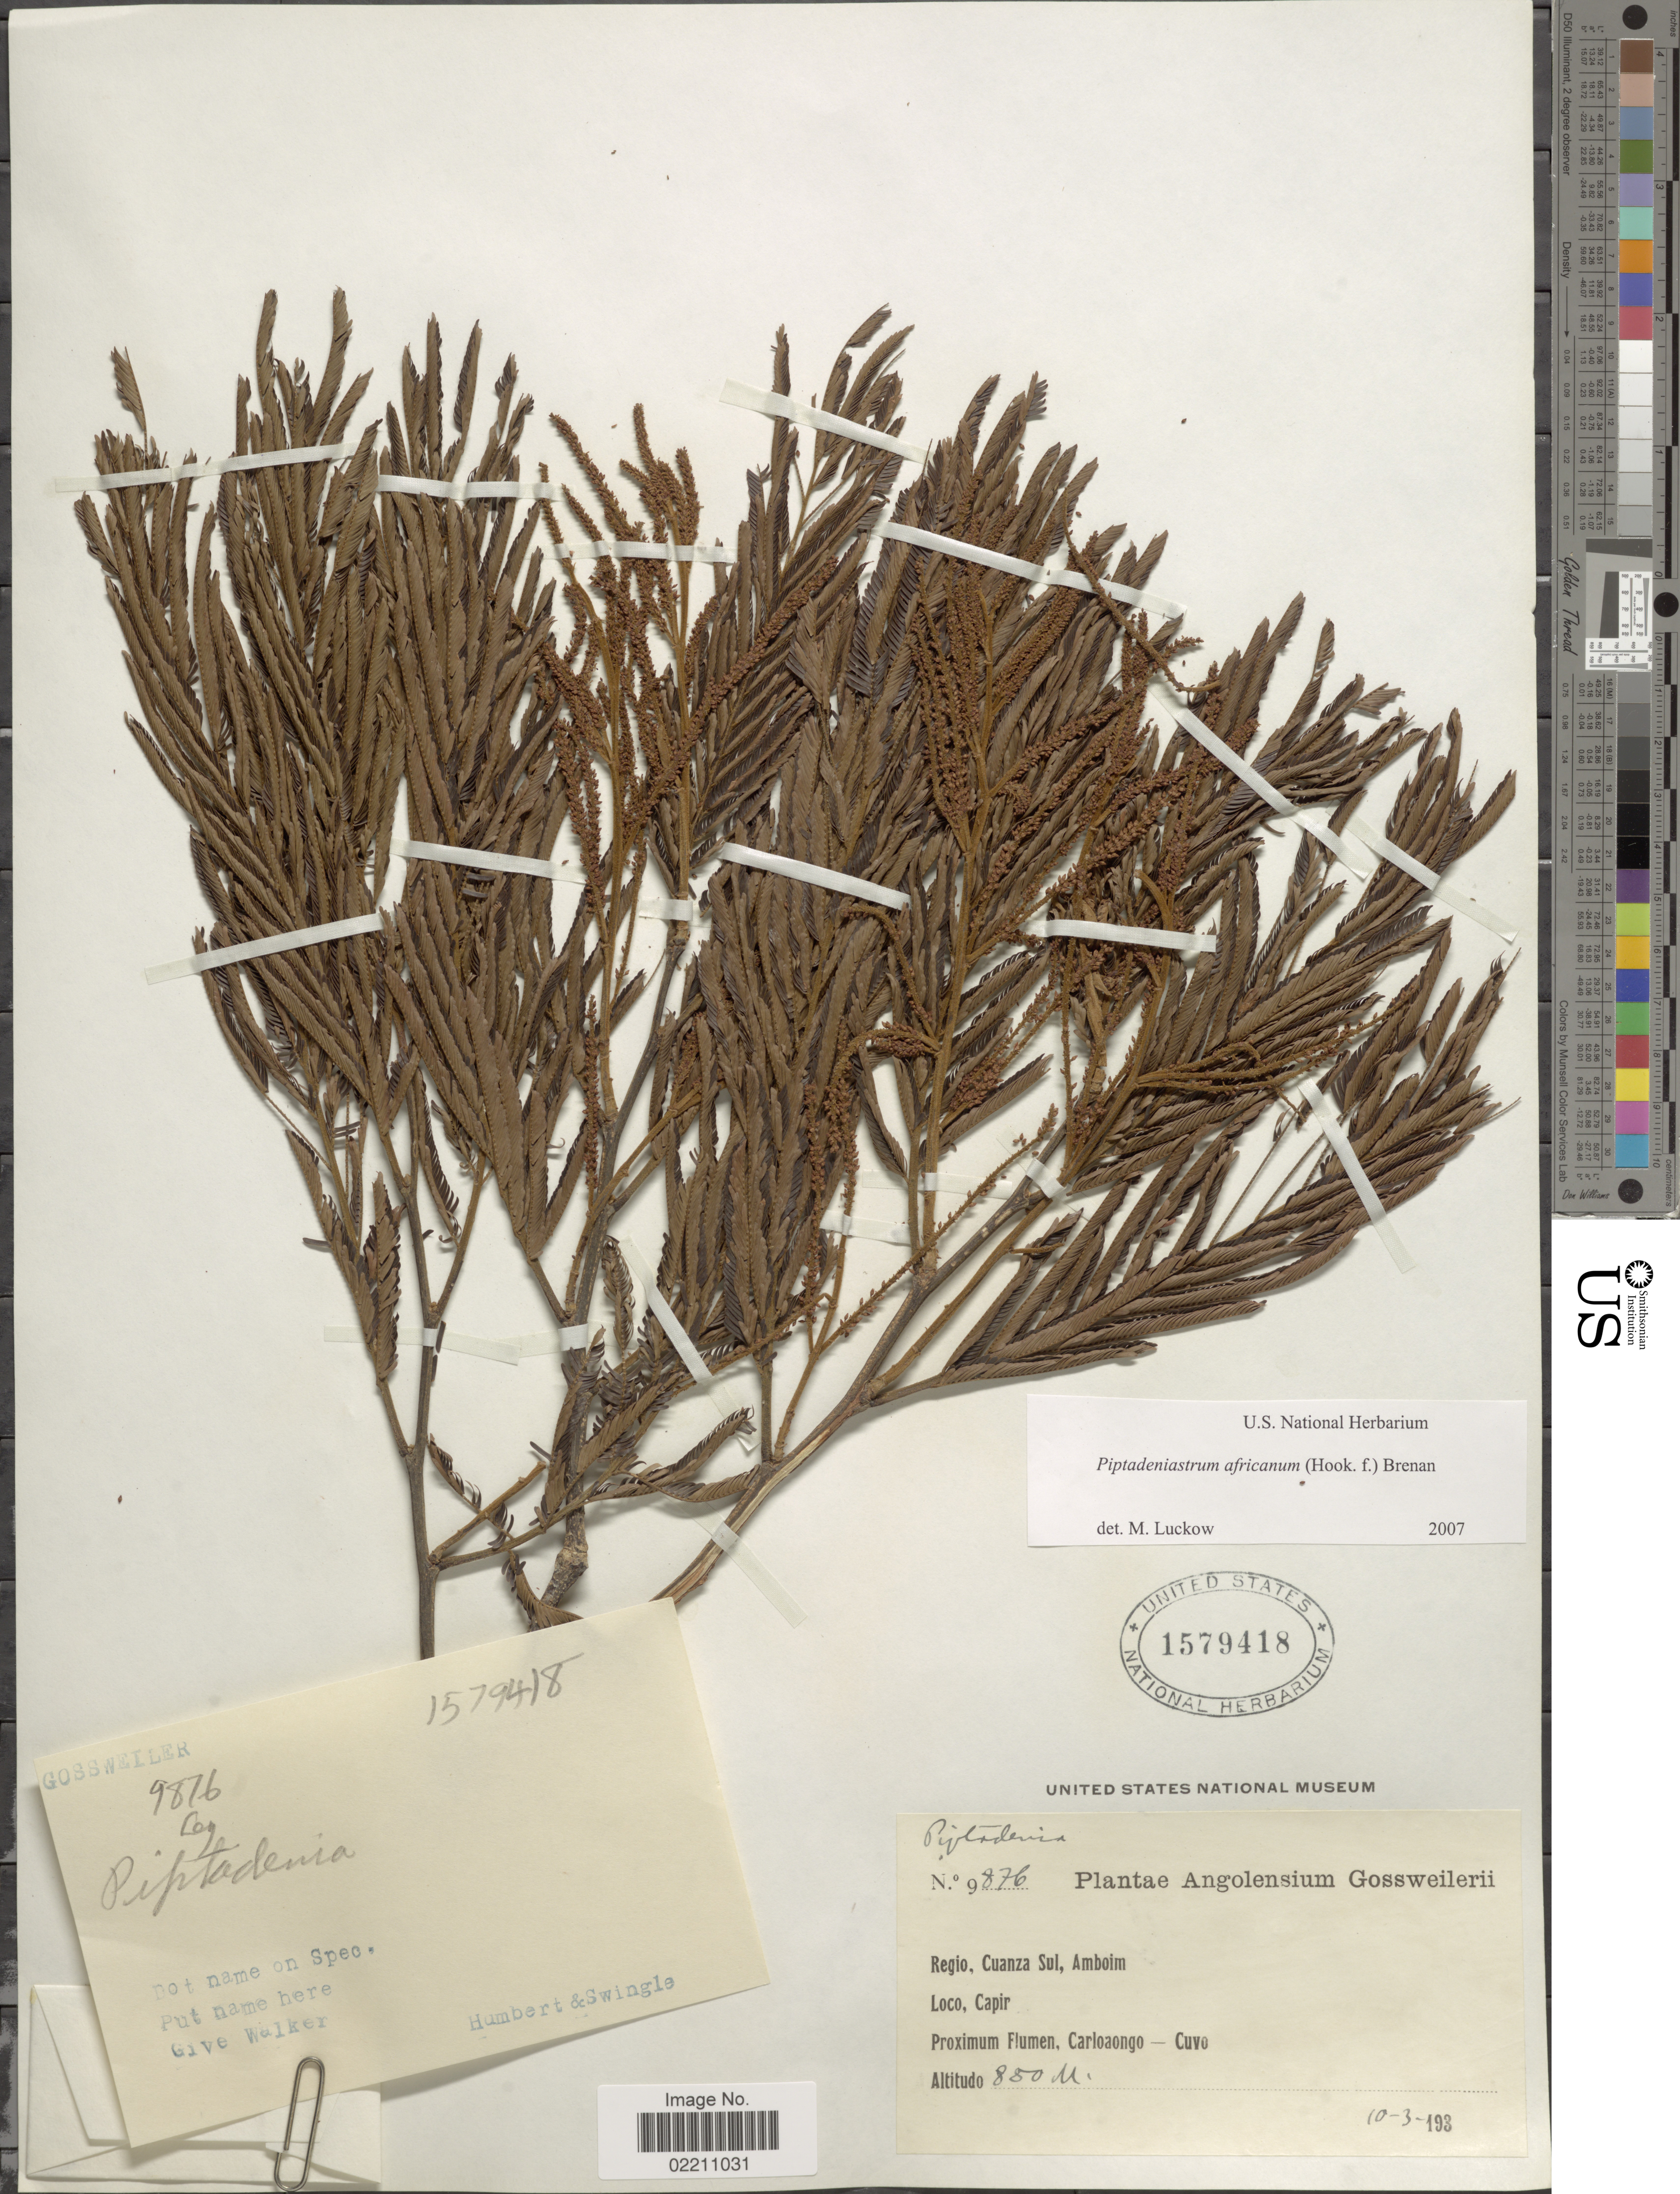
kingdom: Plantae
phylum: Tracheophyta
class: Magnoliopsida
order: Fabales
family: Fabaceae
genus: Piptadeniastrum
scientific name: Piptadeniastrum africanum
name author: (Hook. f.) Brenan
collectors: -. Gossweiler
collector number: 9876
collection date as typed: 193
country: Angola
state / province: Cuanza Sul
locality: Amboim. Loco, Capir. Proximum Flumen, Carloaongo - Cuvo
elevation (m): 850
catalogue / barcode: US 1579418